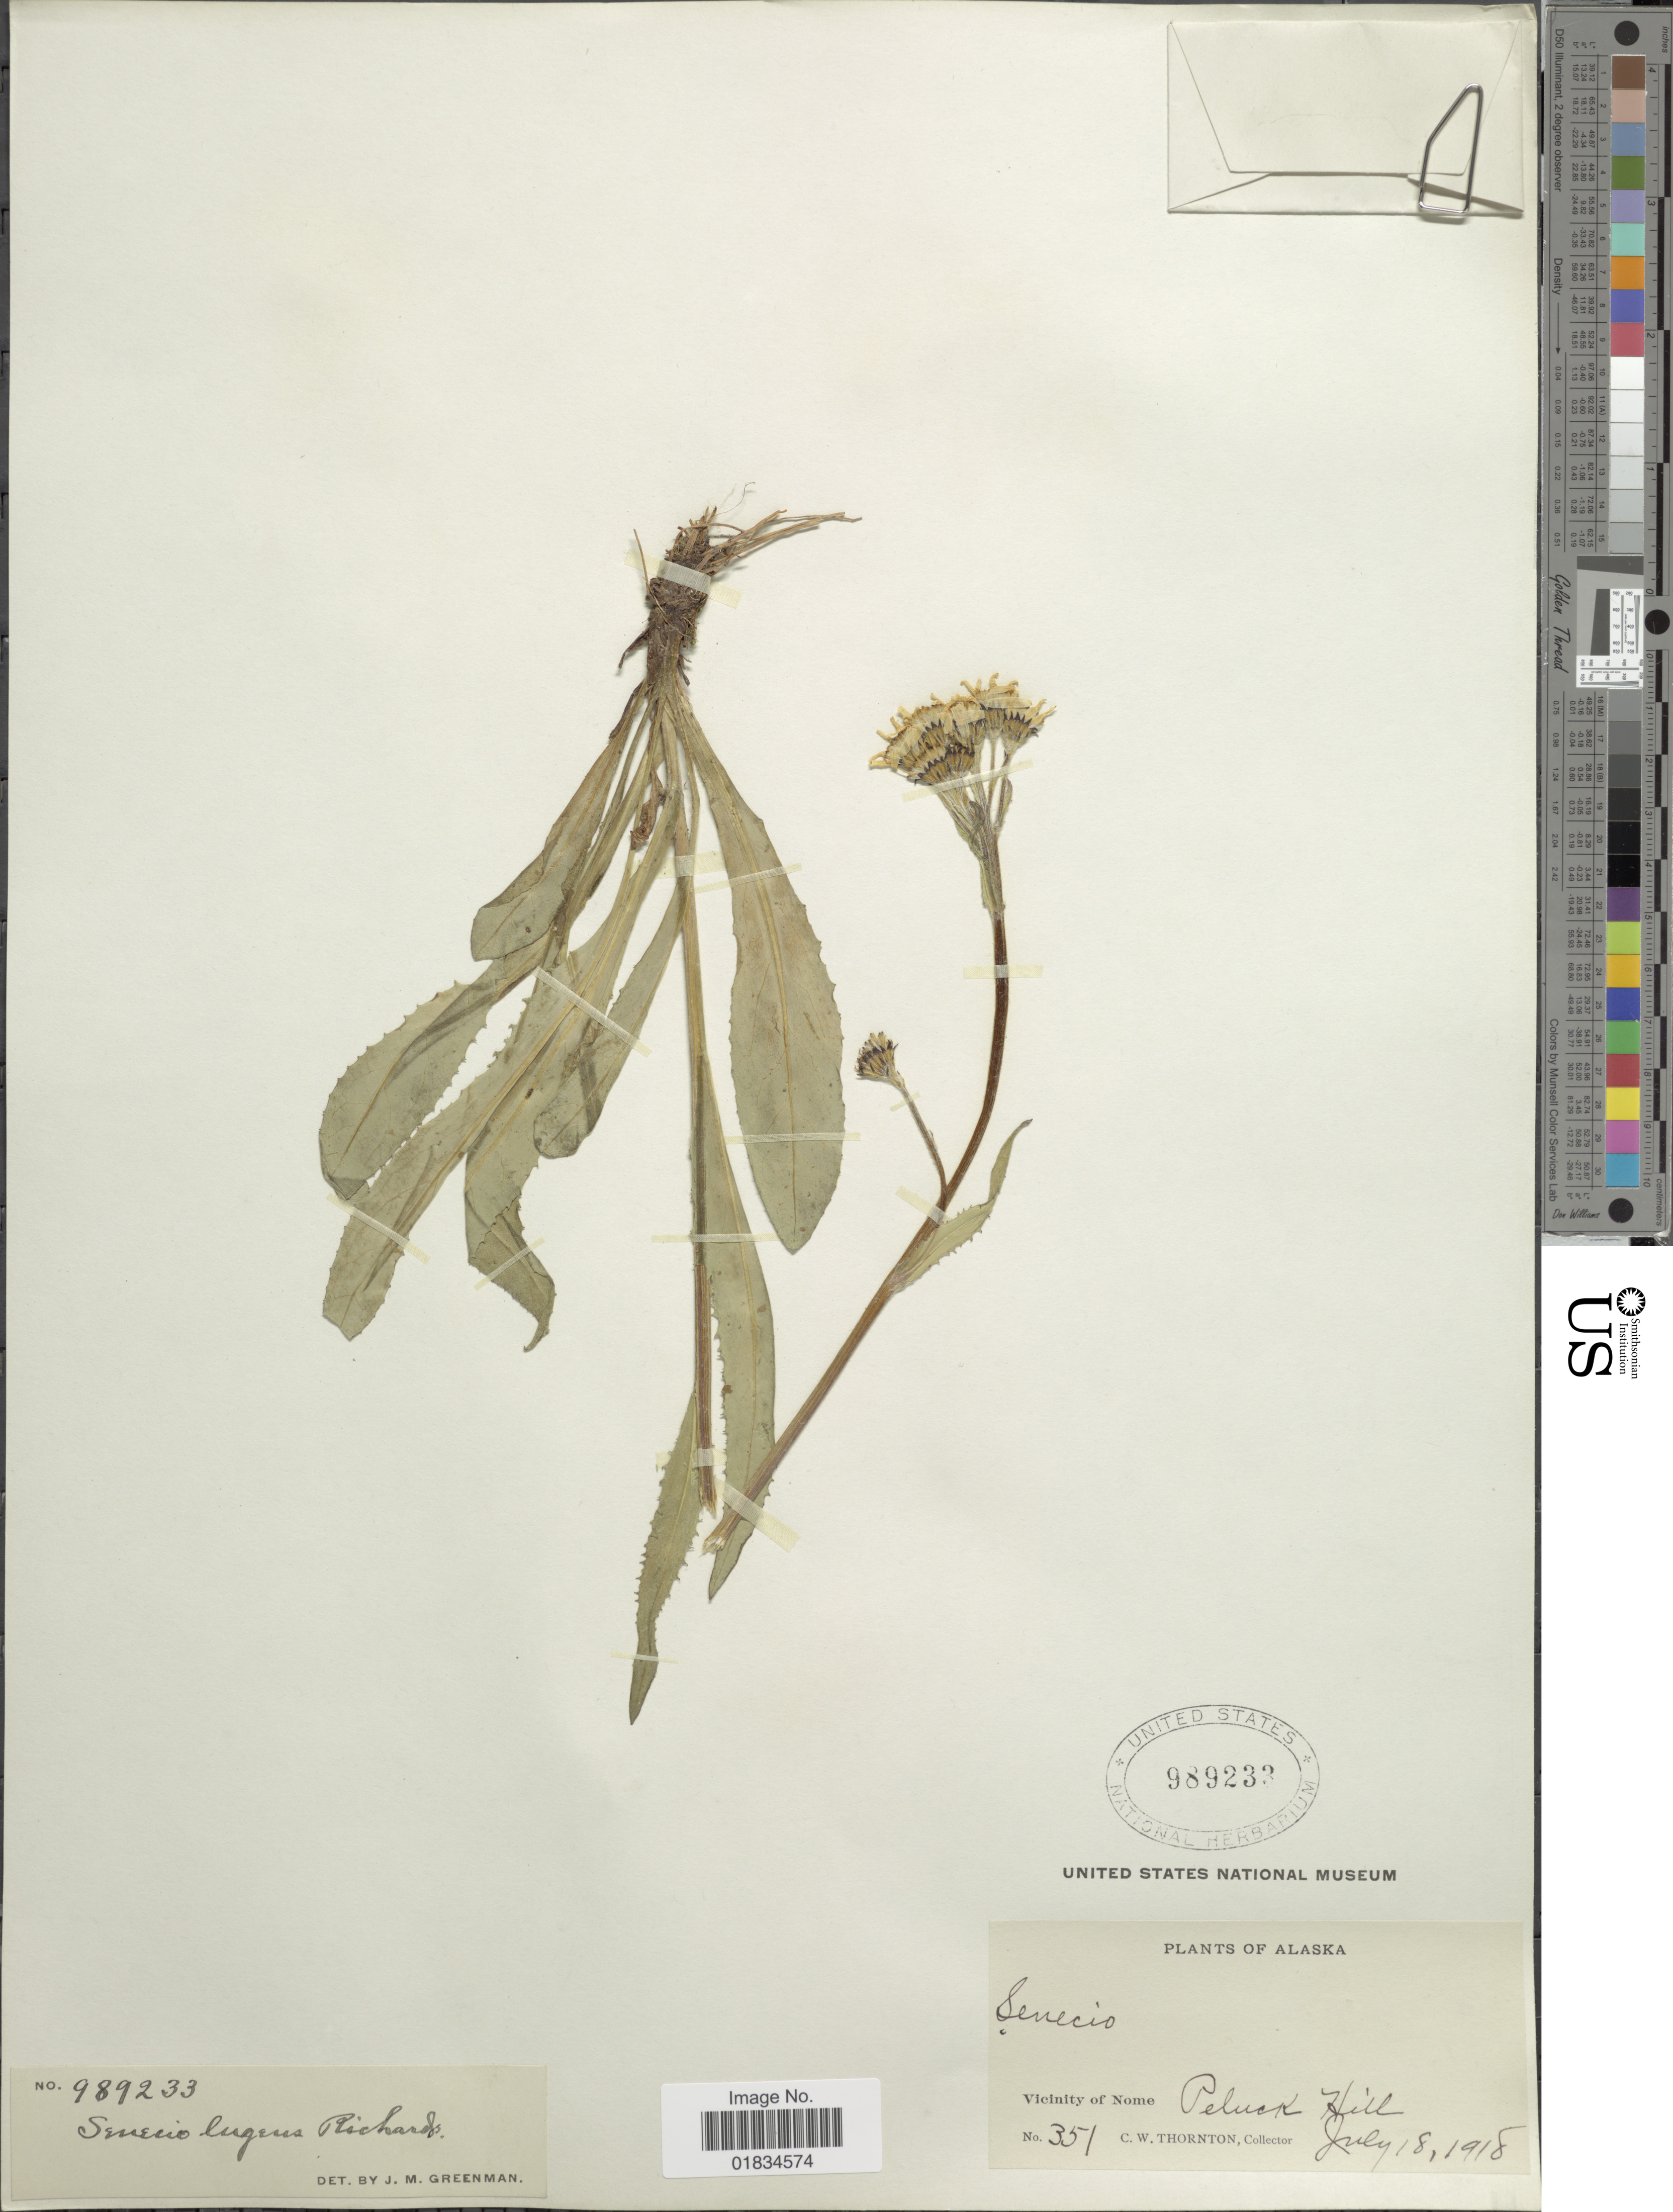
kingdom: Plantae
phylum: Tracheophyta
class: Magnoliopsida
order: Asterales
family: Asteraceae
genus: Senecio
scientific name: Senecio lugens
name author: Richardson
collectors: C. Thornton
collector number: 351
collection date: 1918-07-18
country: United States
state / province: Alaska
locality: Peluck Hill, Vicinity of Nome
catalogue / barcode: US 989233